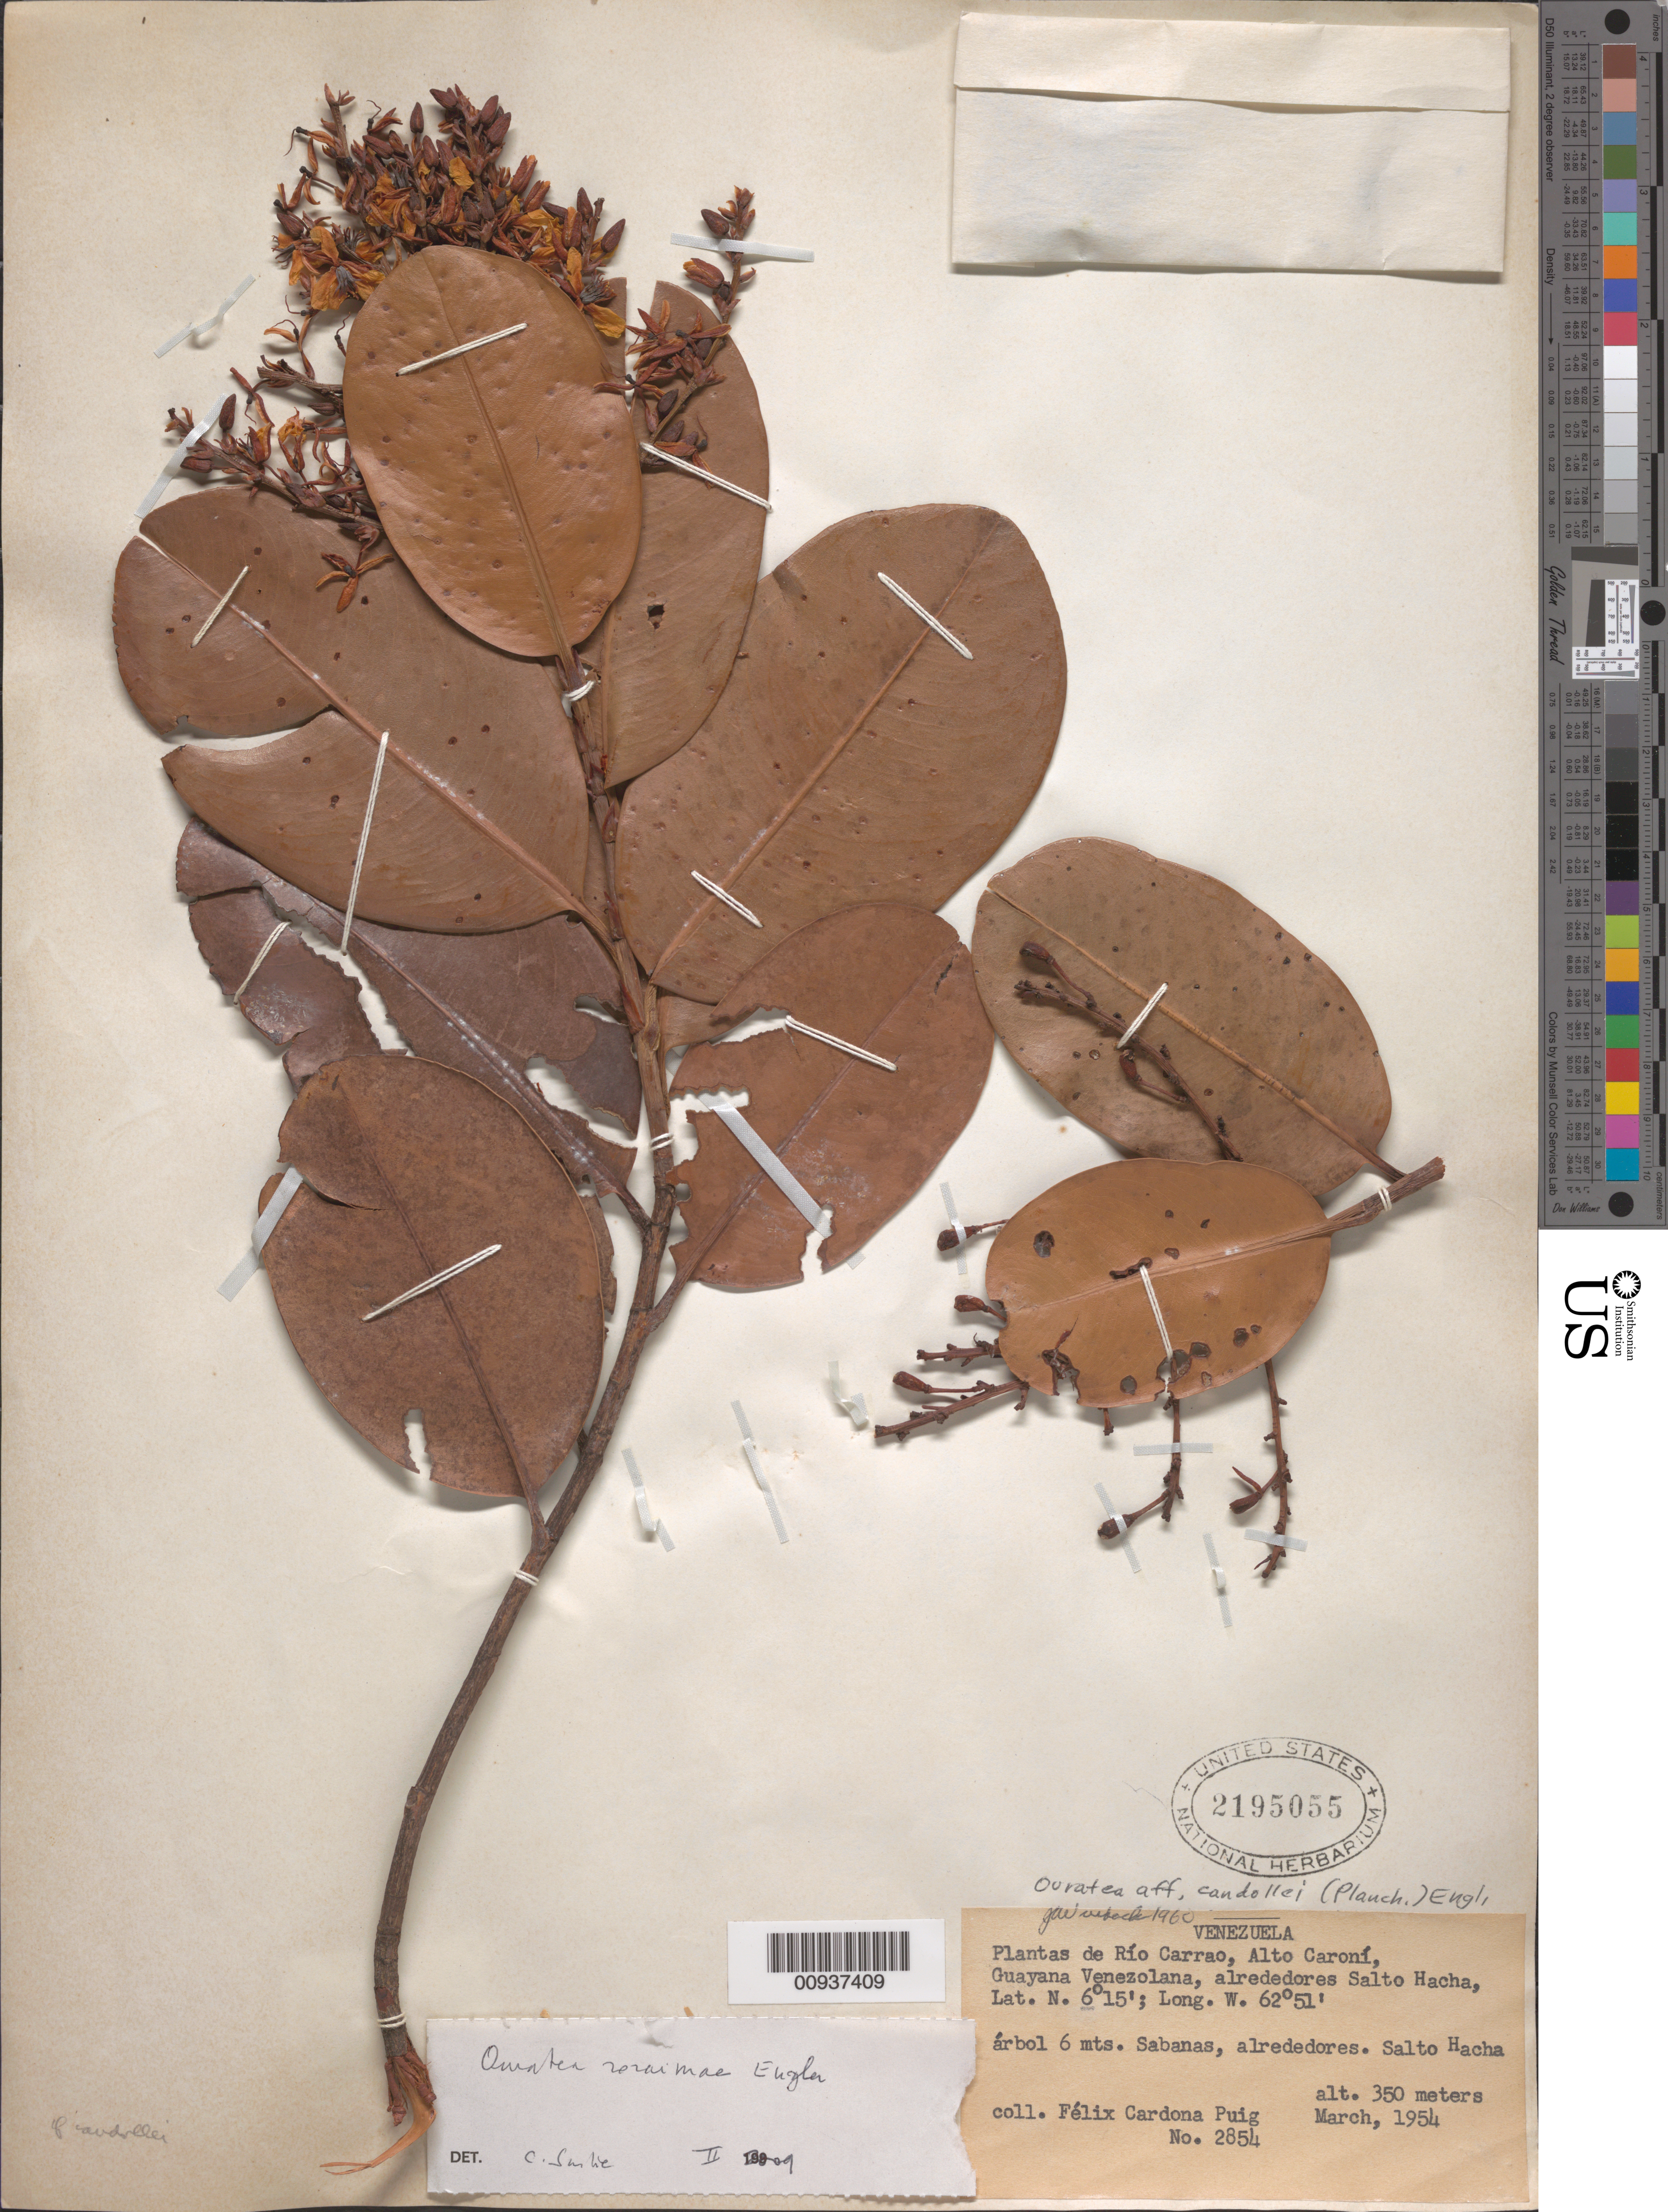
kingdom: Plantae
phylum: Tracheophyta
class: Magnoliopsida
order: Malpighiales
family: Ochnaceae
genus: Ouratea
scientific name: Ouratea roraimae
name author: Engl.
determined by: Sastre, C. H. L.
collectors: F. Cardona Puig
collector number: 2854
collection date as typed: Mar-54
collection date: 1954-03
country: Venezuela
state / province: Bolívar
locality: Alto Río Caroni, Rio Carrao, Salto Hacha, Guayana Venezolana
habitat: Sabanas, alrededores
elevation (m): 350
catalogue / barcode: US 2195055